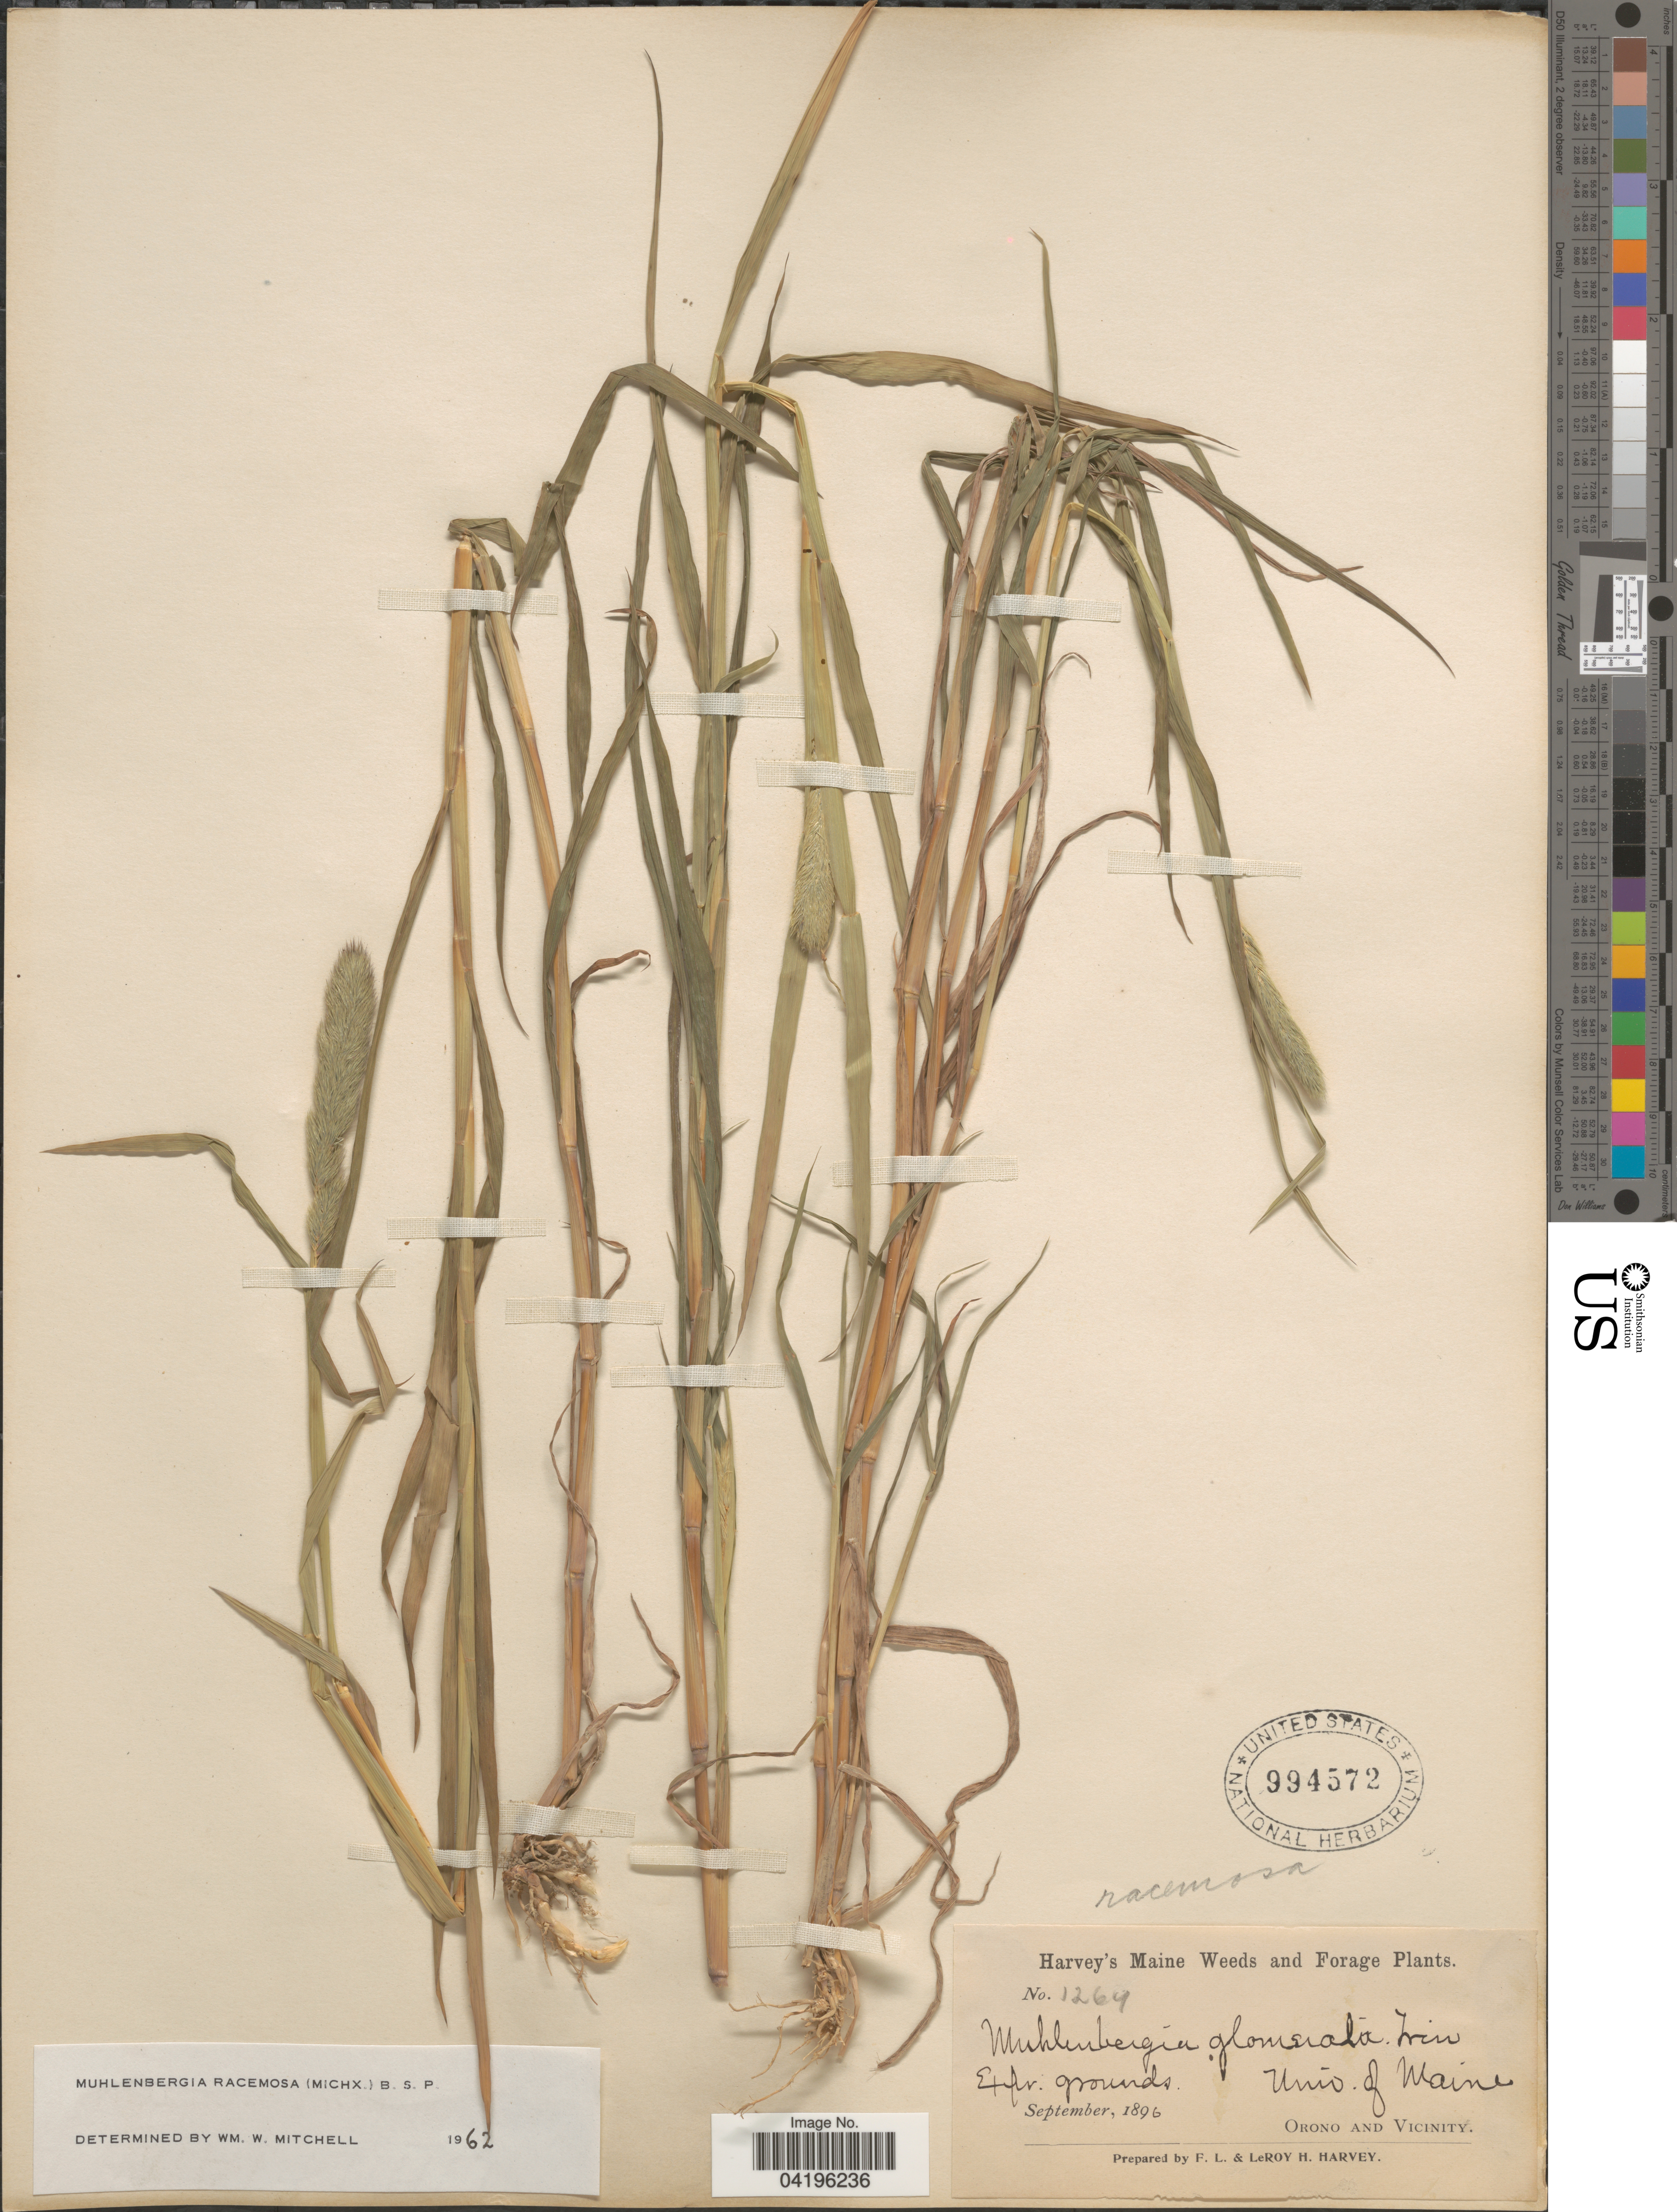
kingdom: Plantae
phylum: Tracheophyta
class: Liliopsida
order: Poales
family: Poaceae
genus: Muhlenbergia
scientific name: Muhlenbergia racemosa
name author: (Michx.) Britton et al.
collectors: F. L. Harvey & L. H. Harvey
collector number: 1264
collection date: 1896-09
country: United States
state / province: Maine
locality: Univ. of Maine. Orono and Vicinity.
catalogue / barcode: US 994572